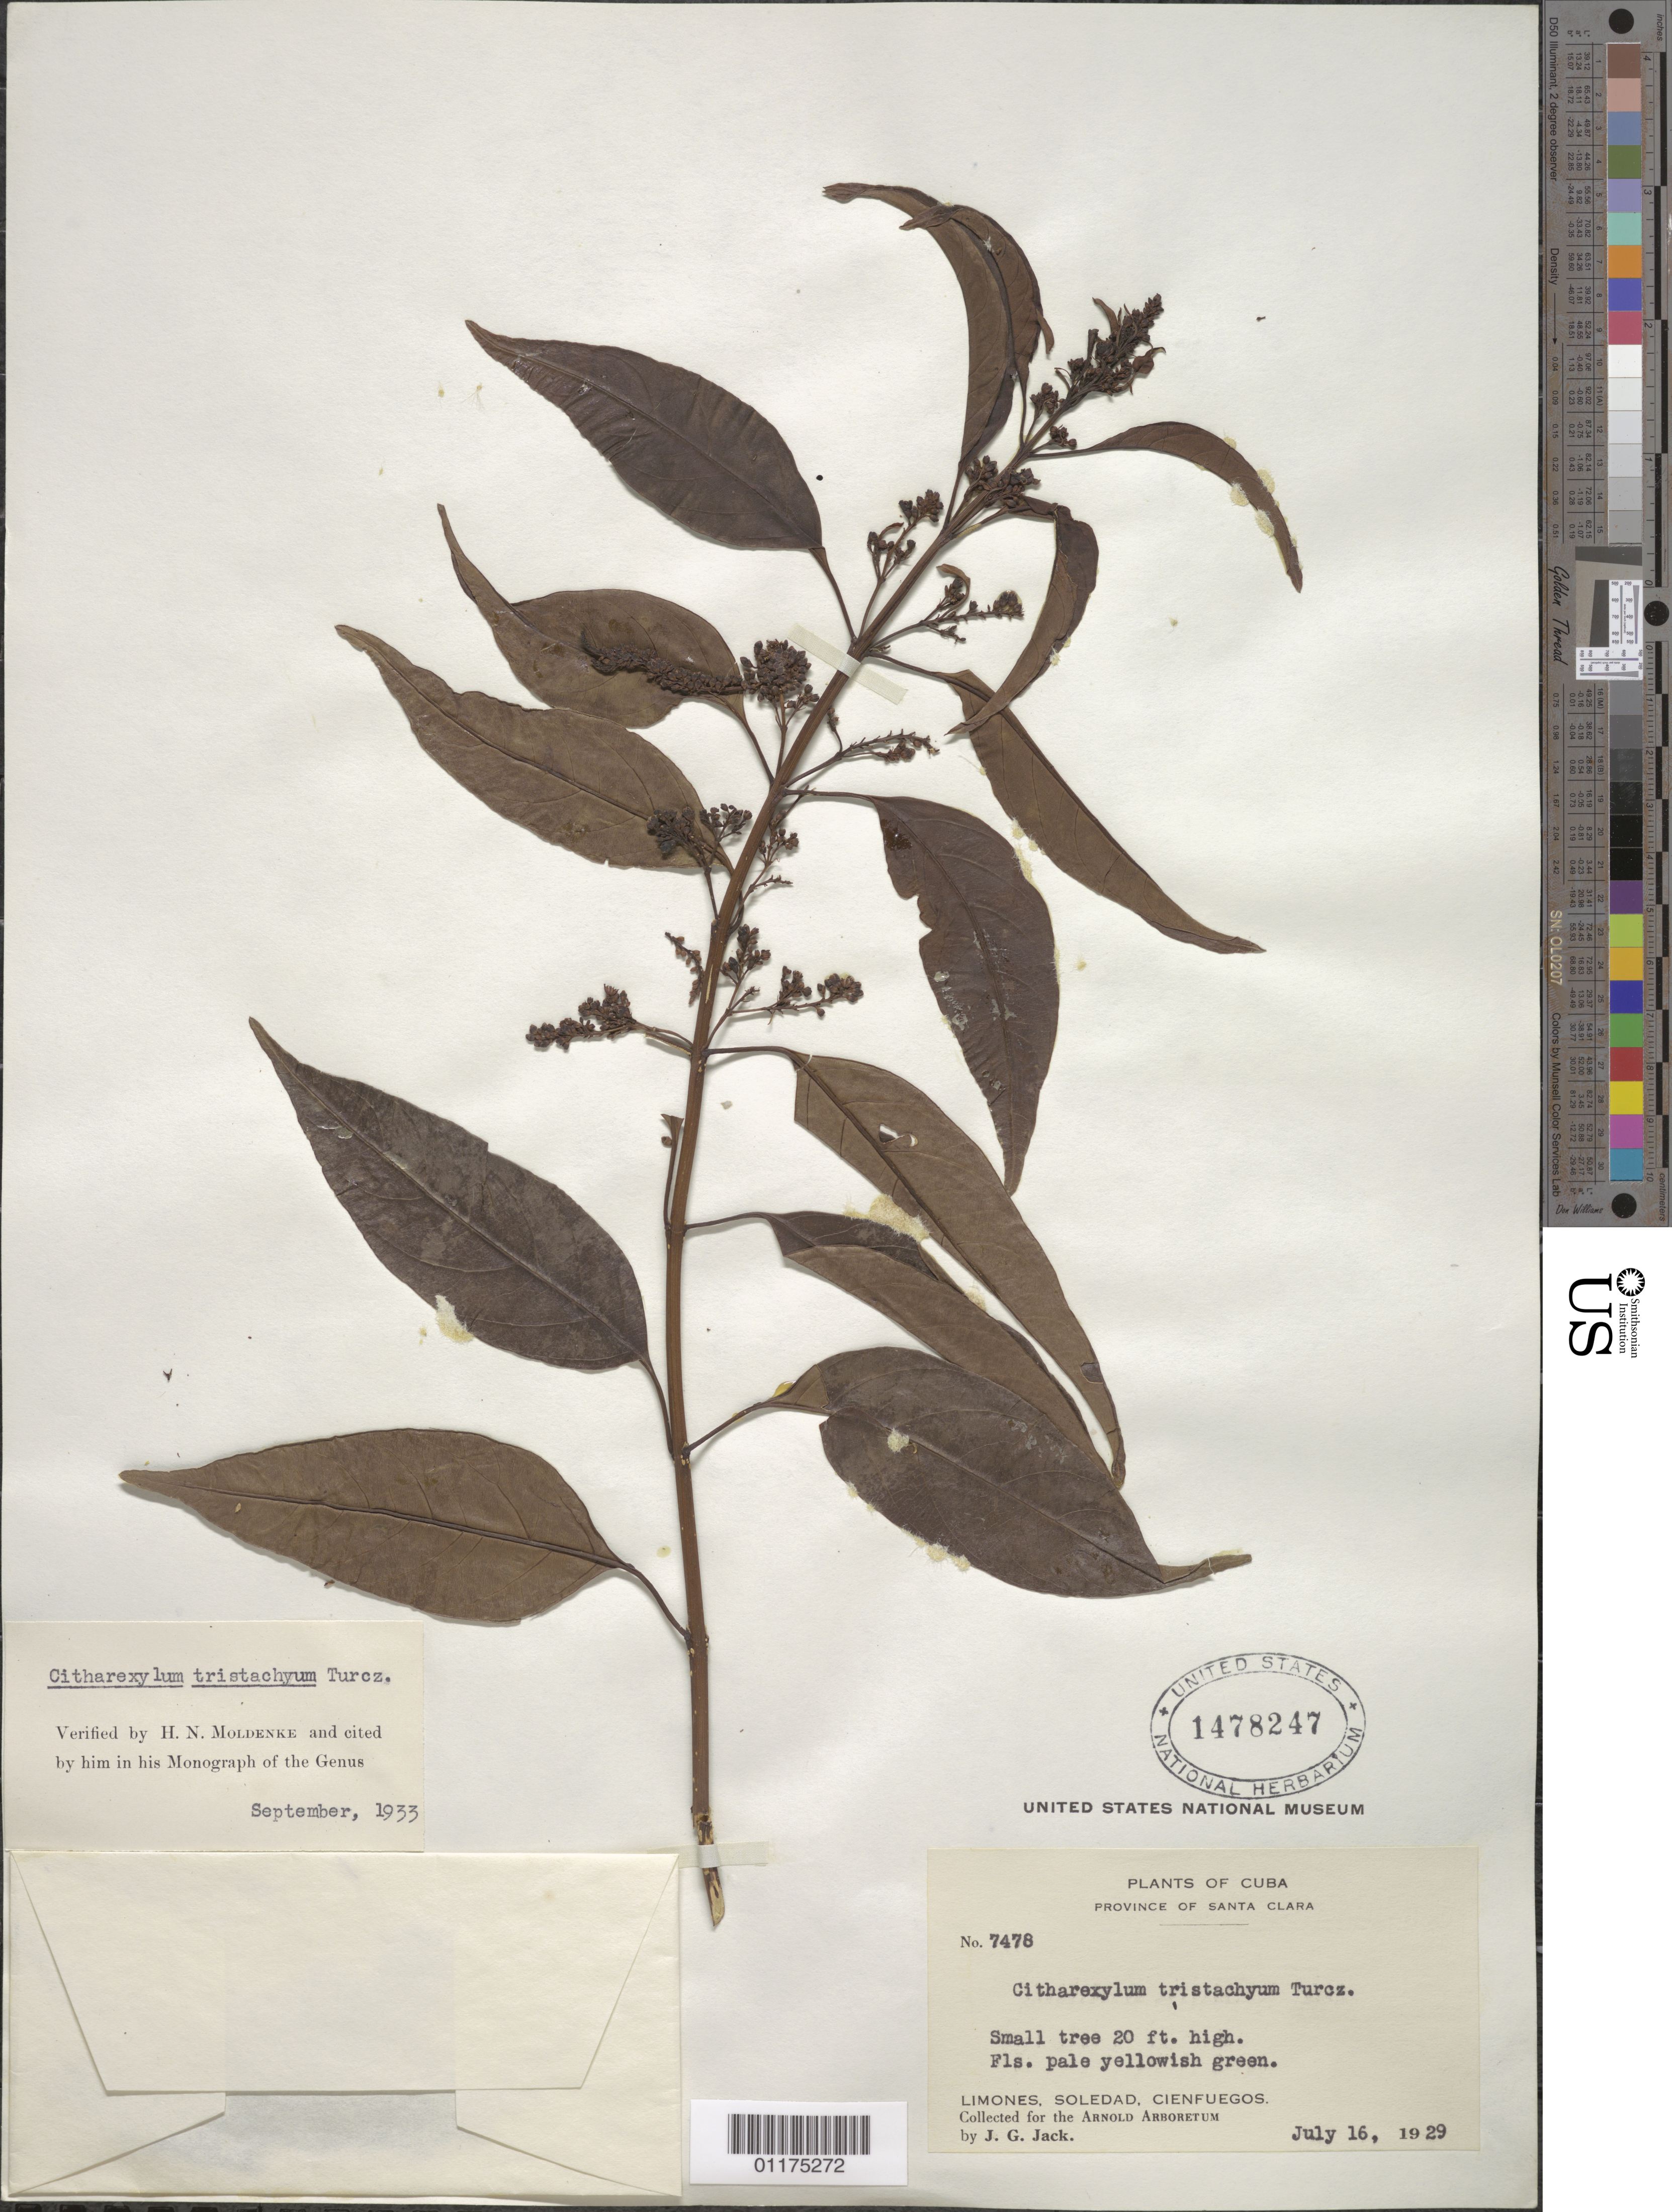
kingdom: Plantae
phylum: Tracheophyta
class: Magnoliopsida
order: Lamiales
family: Verbenaceae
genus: Citharexylum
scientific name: Citharexylum tristachyum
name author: Turcz.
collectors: J. G. Jack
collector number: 7478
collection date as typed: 16 Jul 1929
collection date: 1929-07-16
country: Cuba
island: Cuba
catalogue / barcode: US 1478247